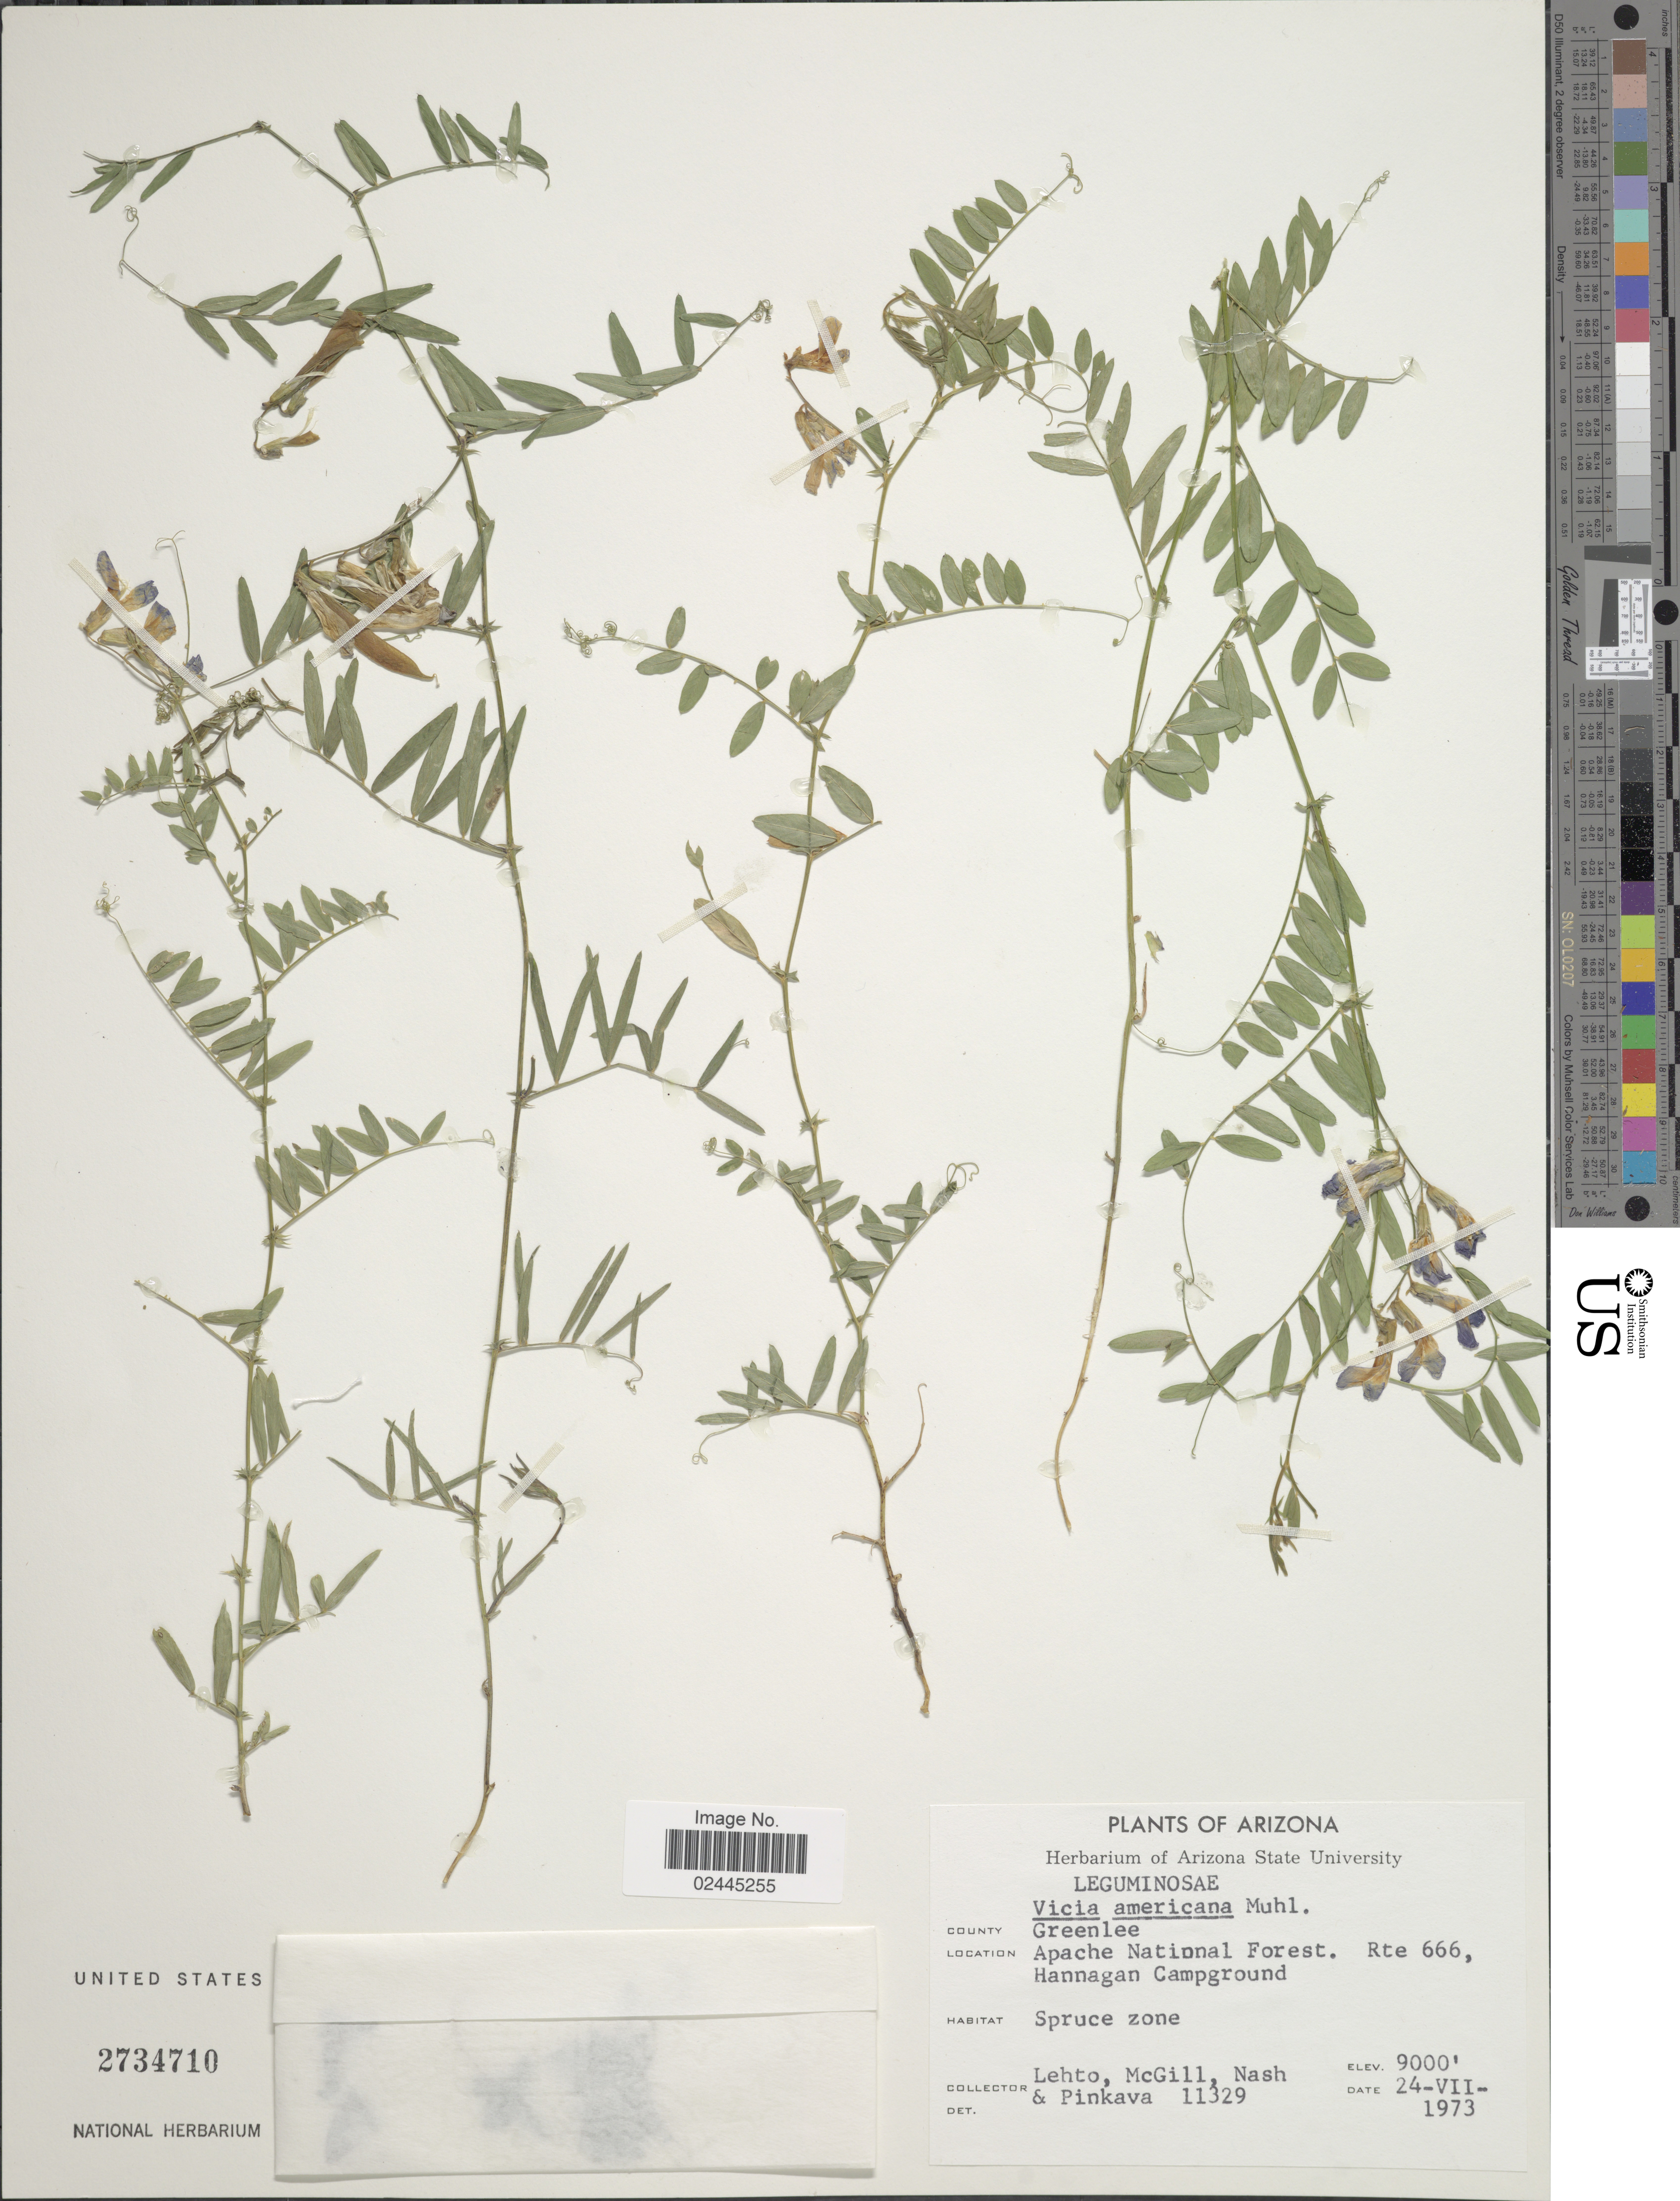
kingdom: Plantae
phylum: Tracheophyta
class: Magnoliopsida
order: Fabales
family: Fabaceae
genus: Vicia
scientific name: Vicia americana var. americana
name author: Muhl. ex Willd.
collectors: -. Lehto, -. McGill, -- Nash & -. Pinkava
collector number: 11329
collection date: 1973-07-24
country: United States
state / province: Arizona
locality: County Greenlee. Apache National Forest. Rte 666, Hannagan Campground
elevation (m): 2743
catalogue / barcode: US 2734710